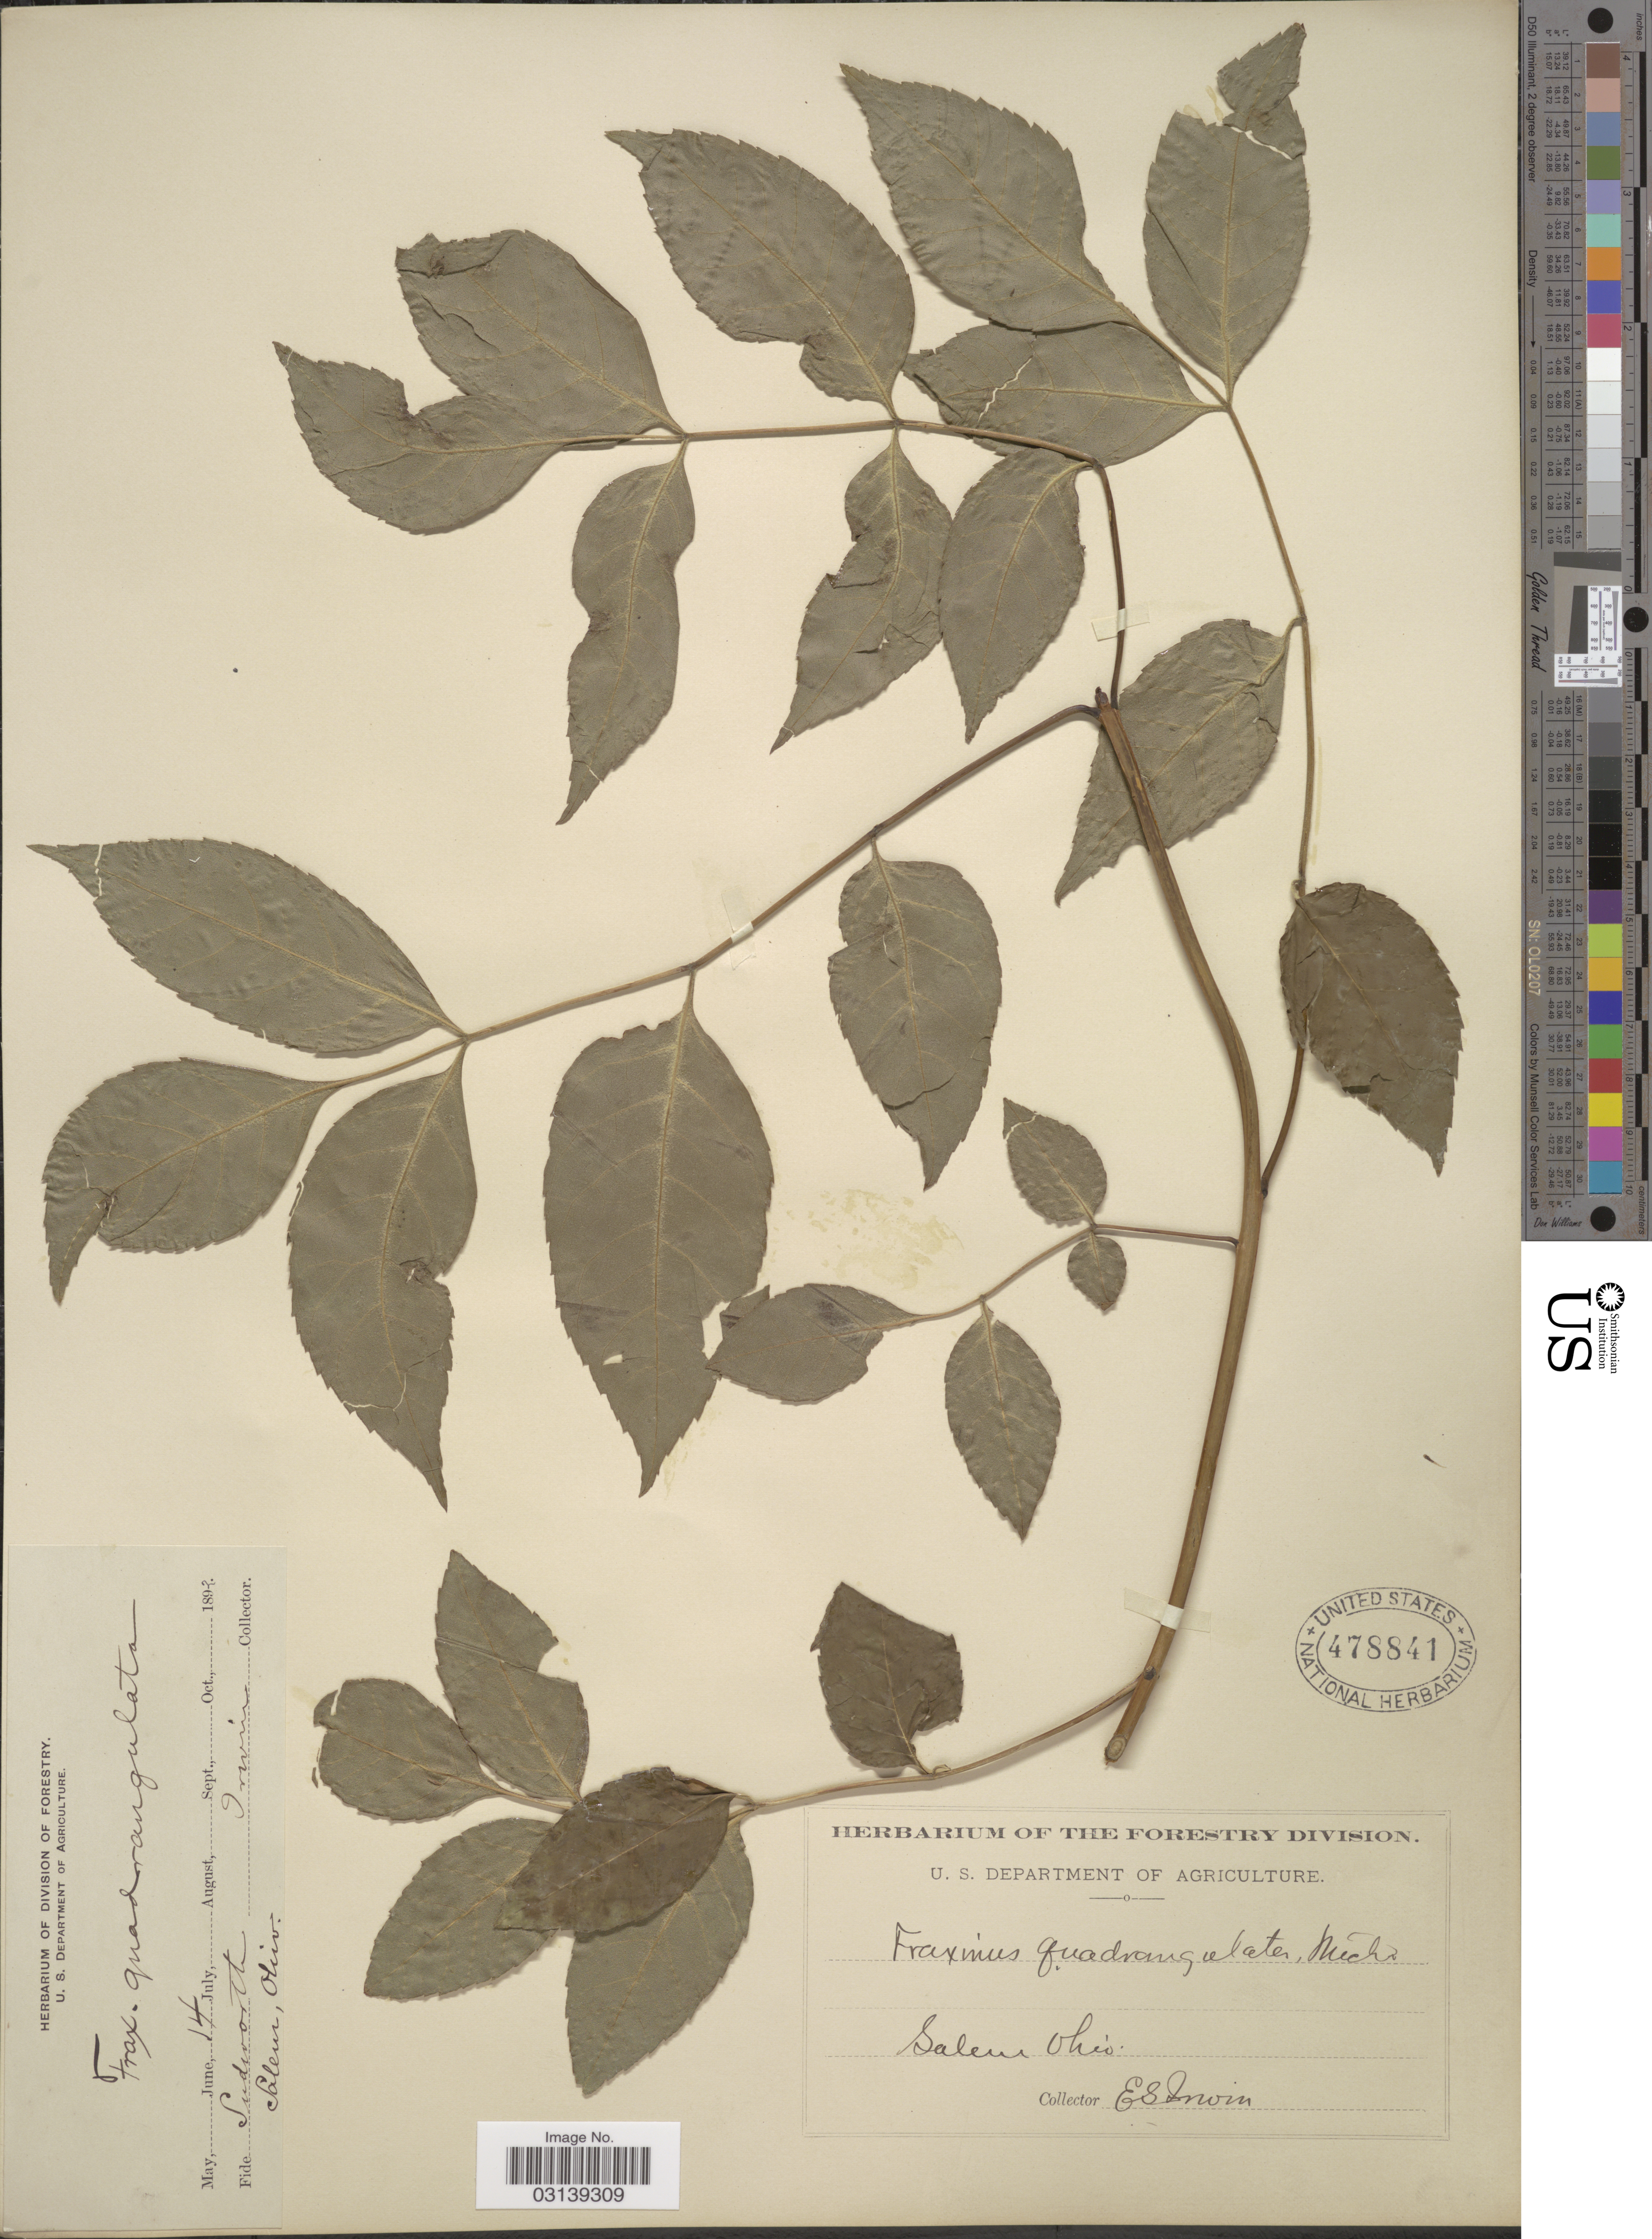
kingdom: Plantae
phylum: Tracheophyta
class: Magnoliopsida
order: Lamiales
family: Oleaceae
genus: Fraxinus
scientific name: Fraxinus quadrangulata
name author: Michx.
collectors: E. Irwin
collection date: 1892-06-14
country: United States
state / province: Ohio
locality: Salem.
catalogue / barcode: US 478841